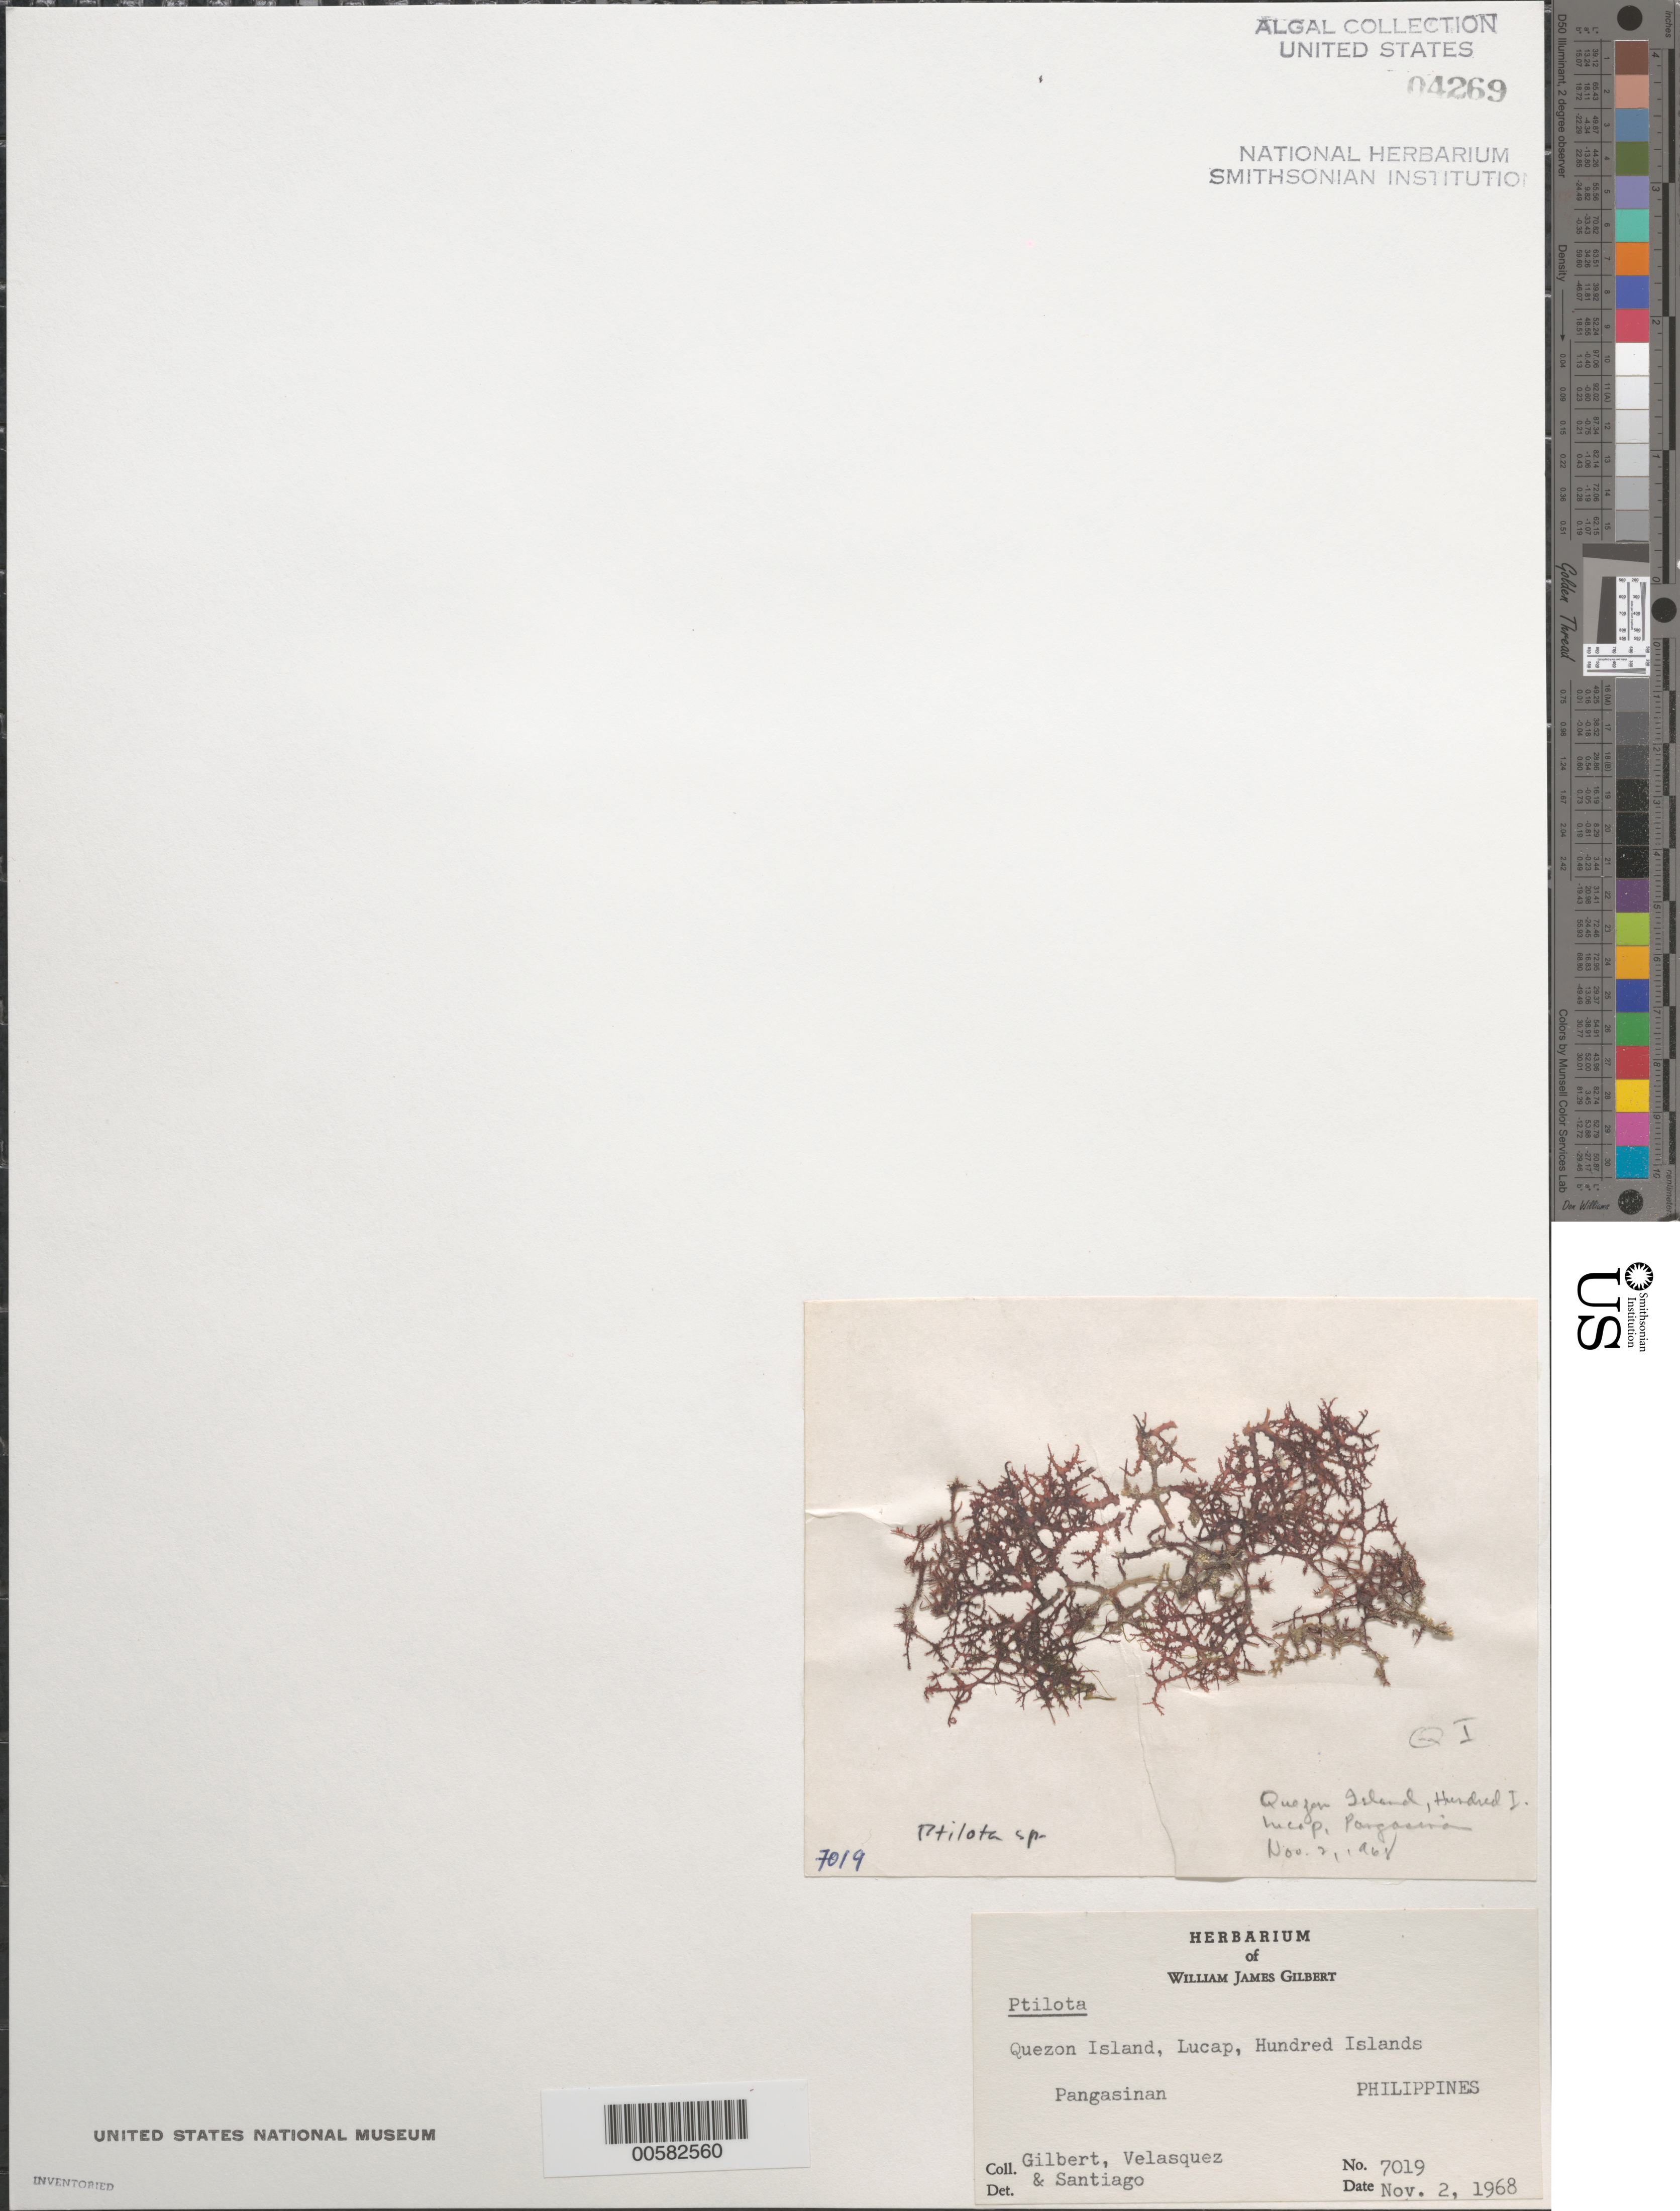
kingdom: Plantae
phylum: Rhodophyta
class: Florideophyceae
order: Ceramiales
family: Wrangeliaceae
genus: Ptilota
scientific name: Ptilota sp.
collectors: W. J. Gilbert, G. Velasquez & A. Santiago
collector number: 7019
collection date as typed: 02 Nov 1968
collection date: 1968-11-02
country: Philippines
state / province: Ilocos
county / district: Pangasinan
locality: Quezon island, lucap, hundred islands, pangasinan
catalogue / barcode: US 4269